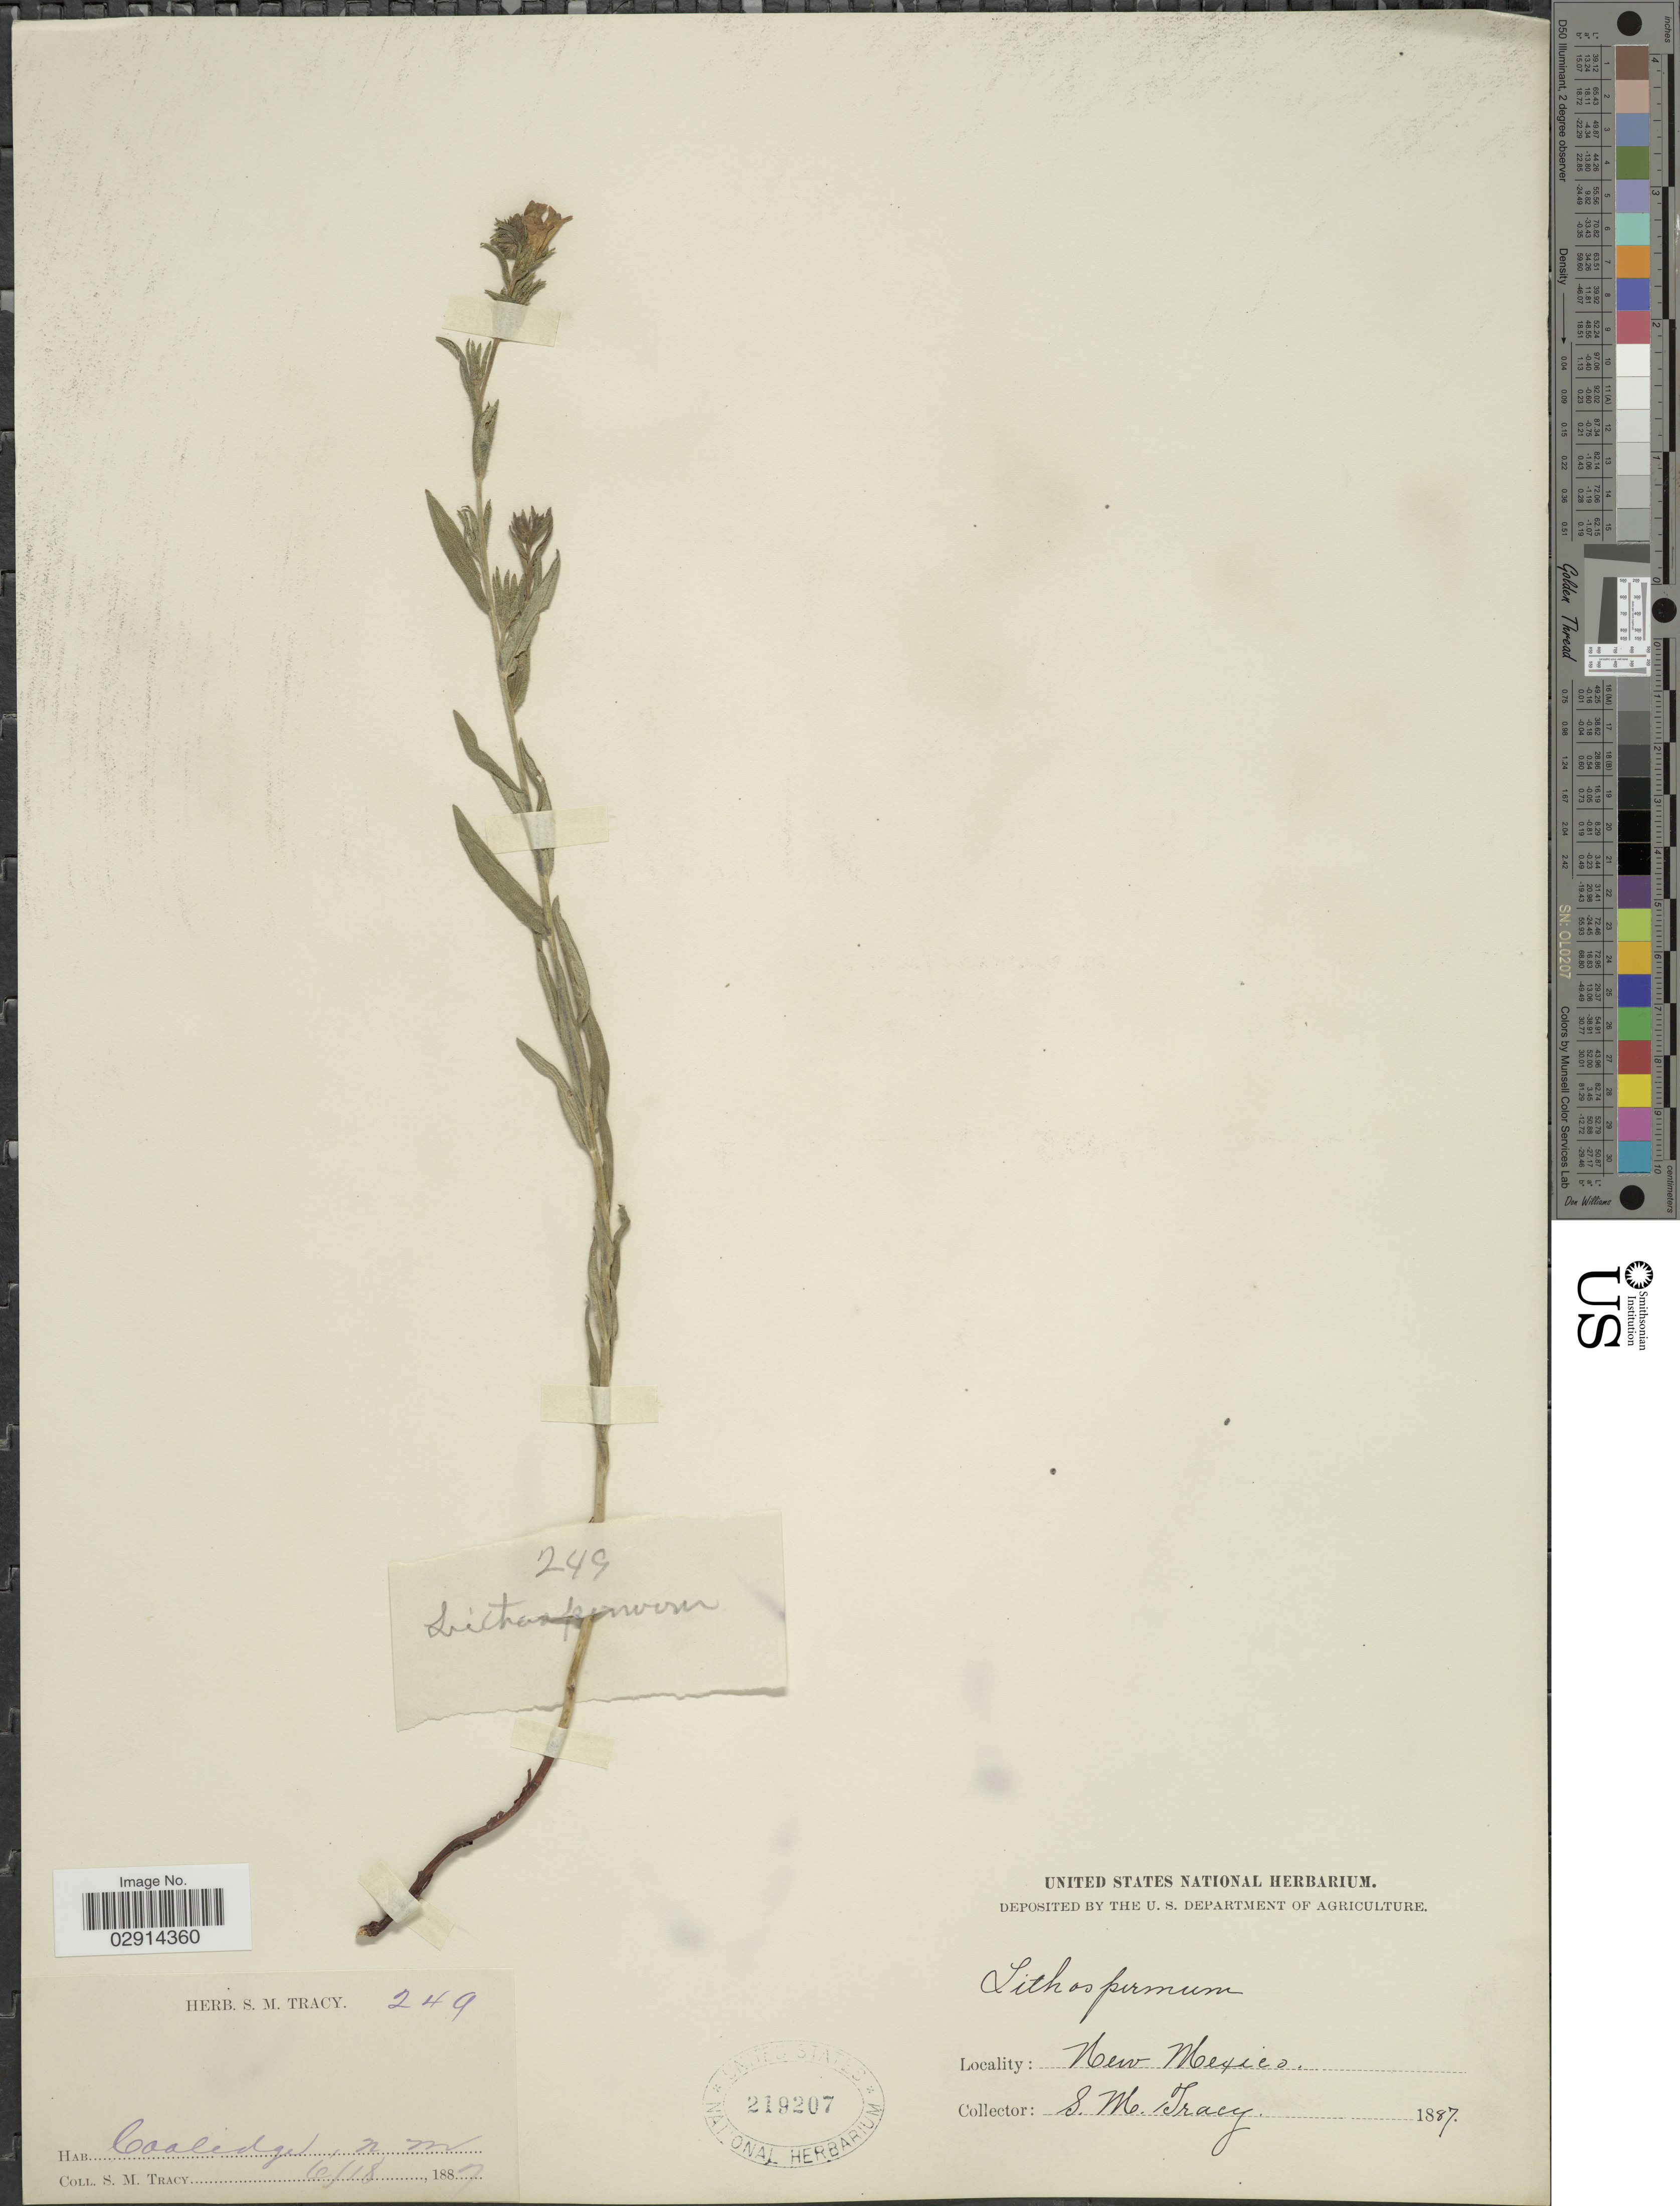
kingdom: Plantae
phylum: Tracheophyta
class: Magnoliopsida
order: Boraginales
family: Boraginaceae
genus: Lithospermum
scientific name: Lithospermum multiflorum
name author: Torr. ex A. Gray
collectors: S. M. Tracy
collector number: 249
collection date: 1887-06-18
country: United States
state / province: New Mexico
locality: Coolidge.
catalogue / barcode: US 219207